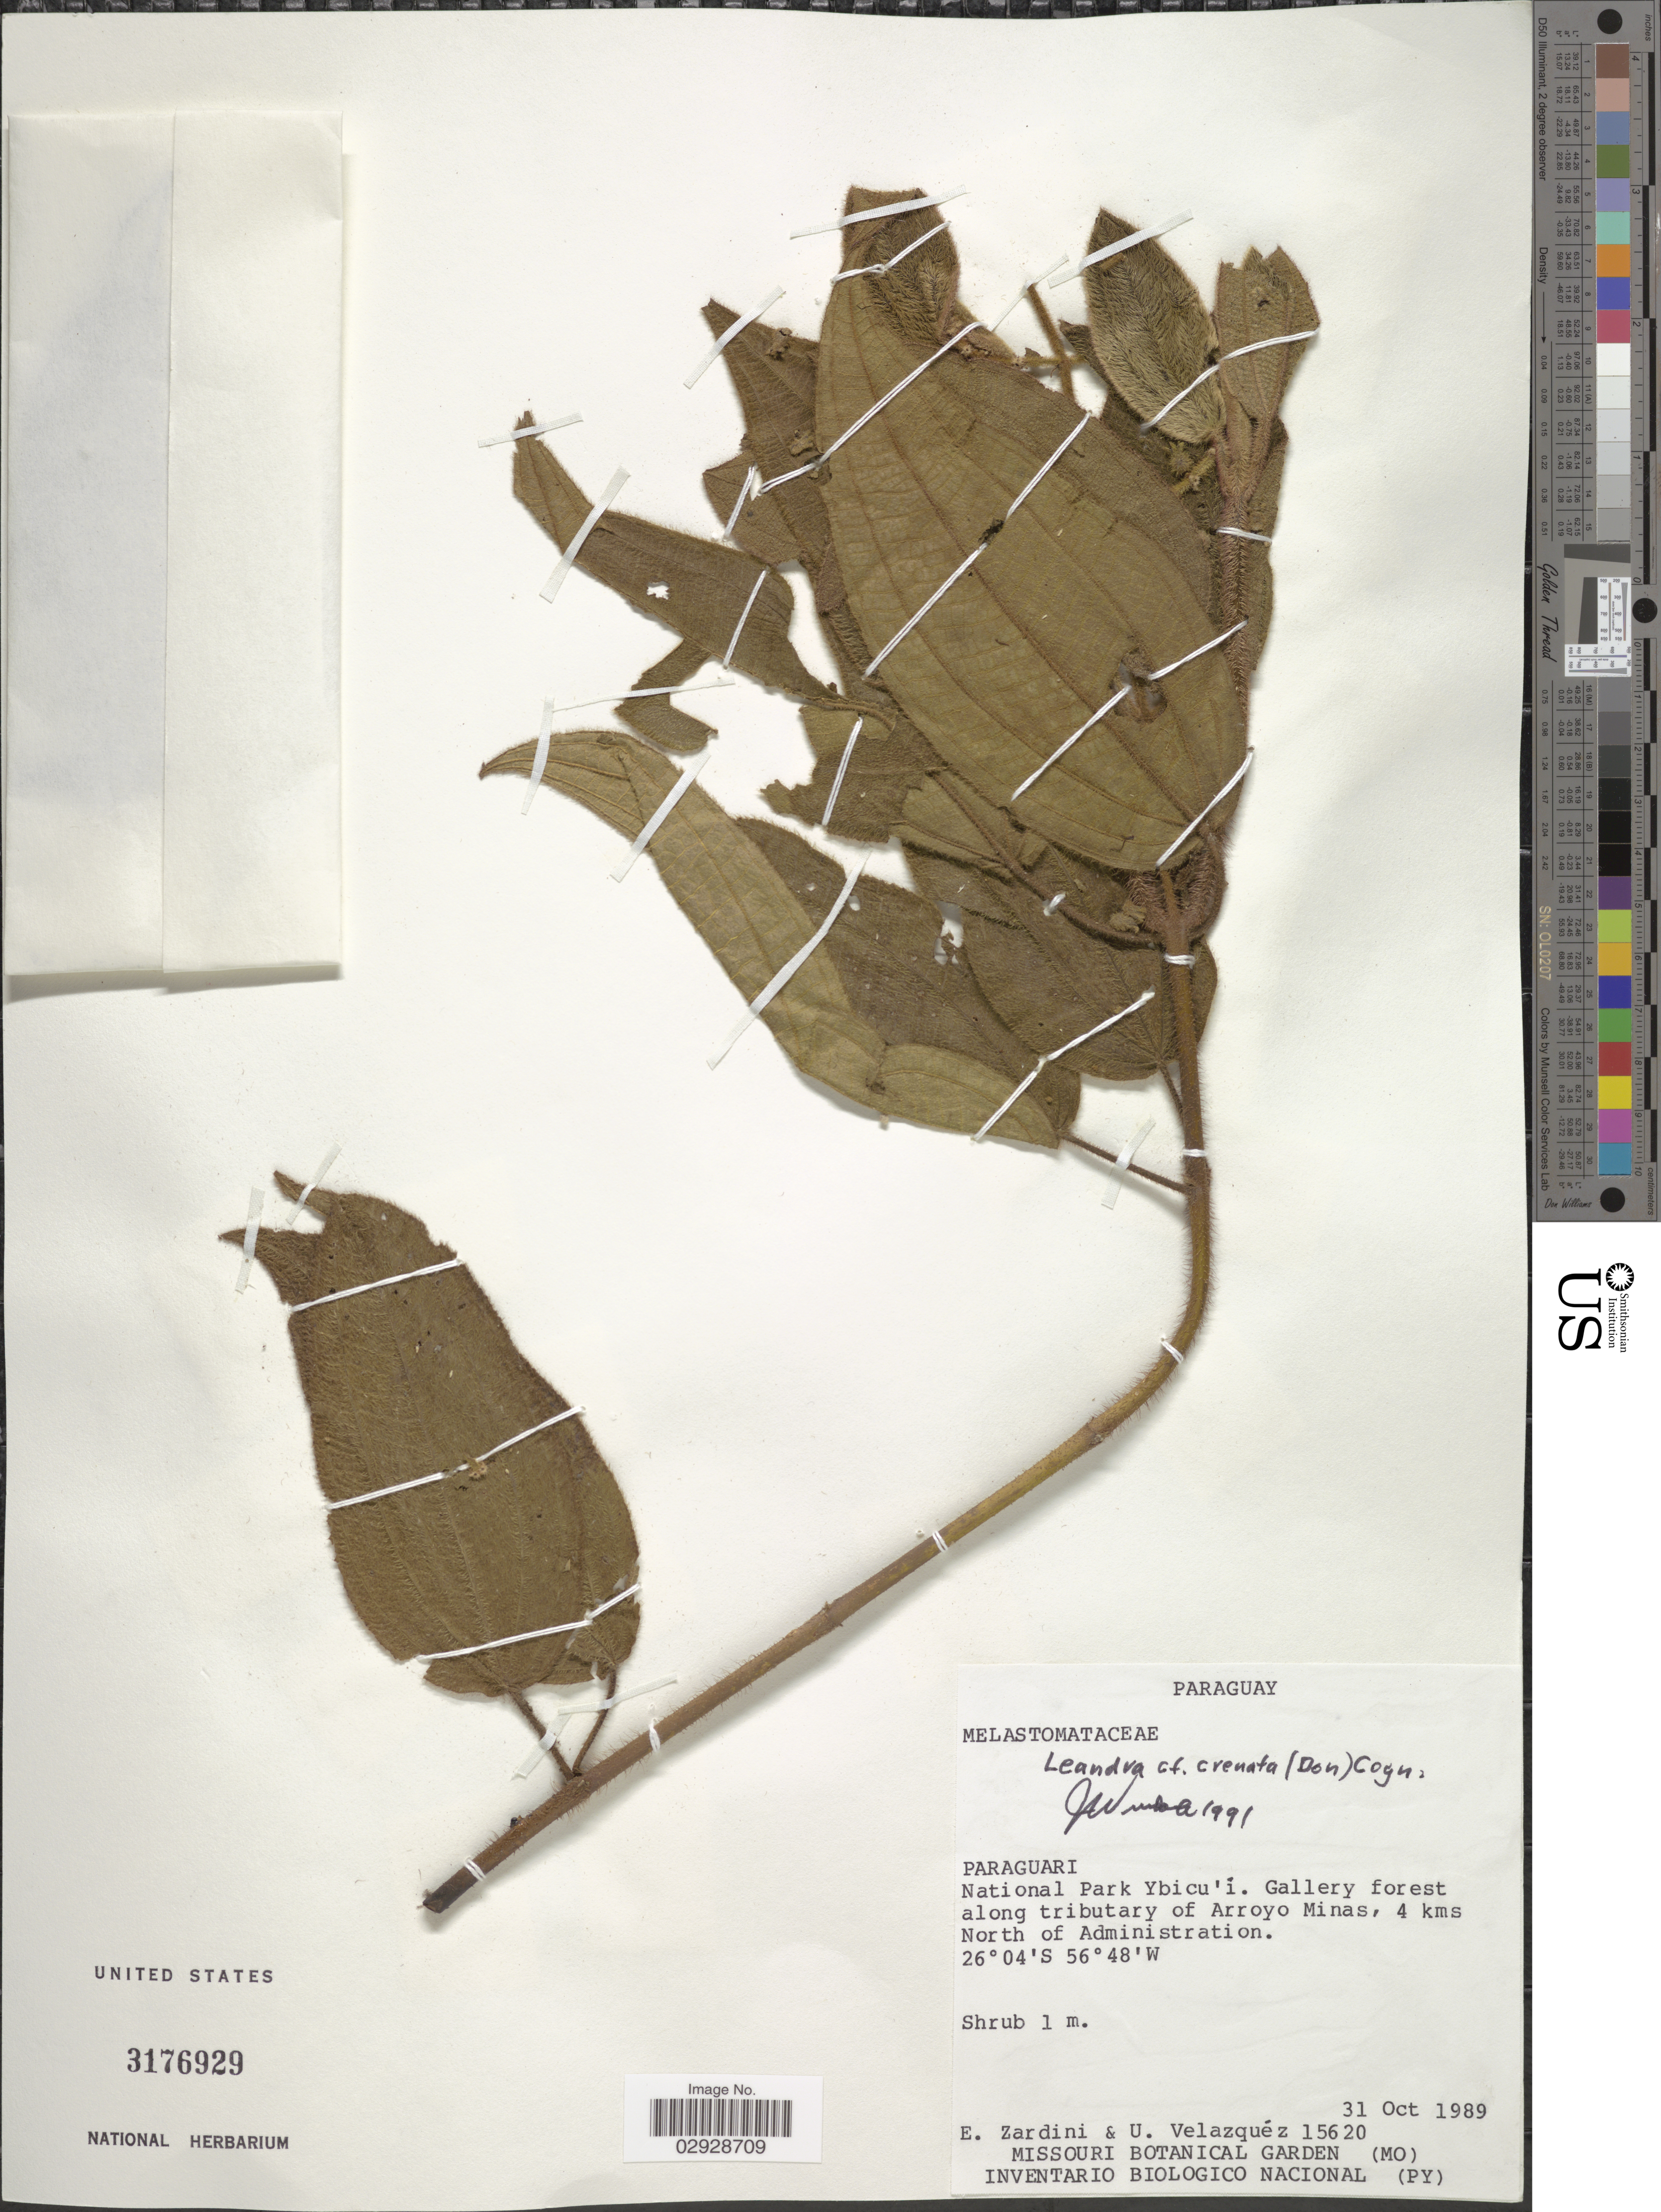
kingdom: Plantae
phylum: Tracheophyta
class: Magnoliopsida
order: Myrtales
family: Melastomataceae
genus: Leandra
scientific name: Leandra crenata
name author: (D. Don) Cogn.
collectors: E. Zardini & U. Velázquez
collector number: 15620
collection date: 1989-10-31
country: Paraguay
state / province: Paraguari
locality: National Park Ybicu'í. Gallery forest along tributary of Arroyo Minas, 4 kms North of Administration.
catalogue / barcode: US 3176929